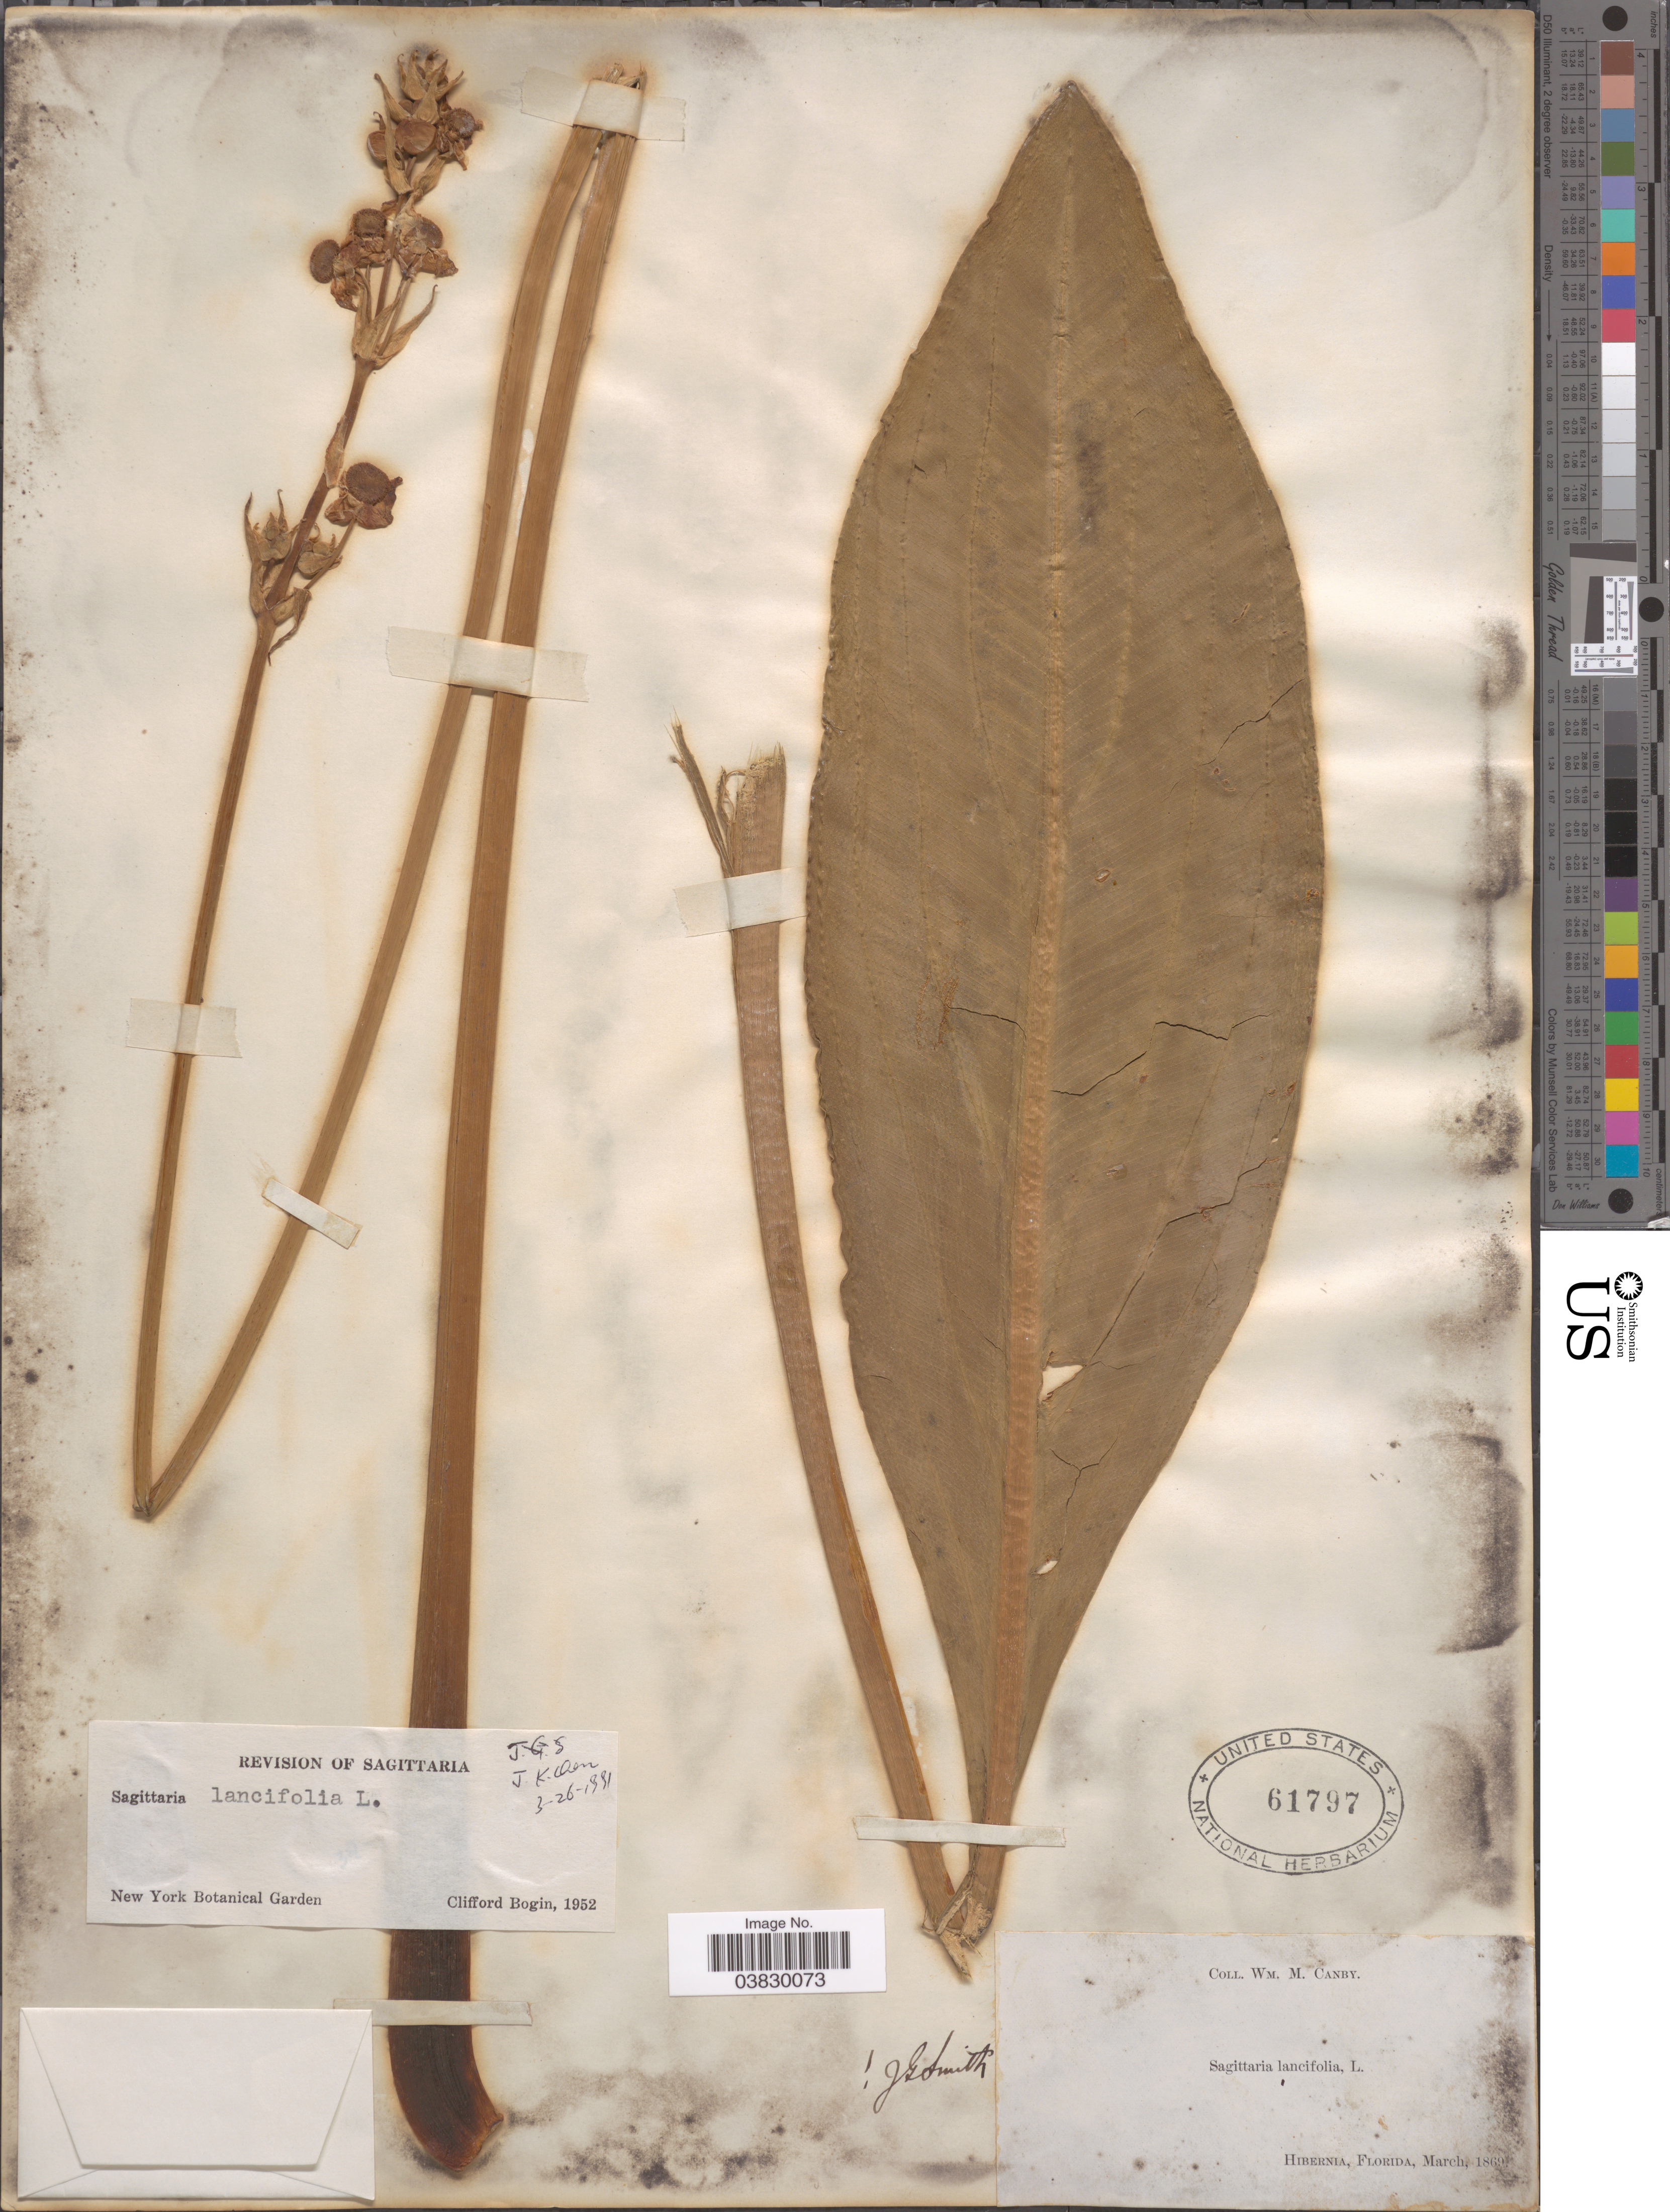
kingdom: Plantae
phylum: Tracheophyta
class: Liliopsida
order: Alismatales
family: Alismataceae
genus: Sagittaria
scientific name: Sagittaria lancifolia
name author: L.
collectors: W. M. Canby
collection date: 1869-03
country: United States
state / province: Florida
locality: Hibernia.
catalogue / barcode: US 61797